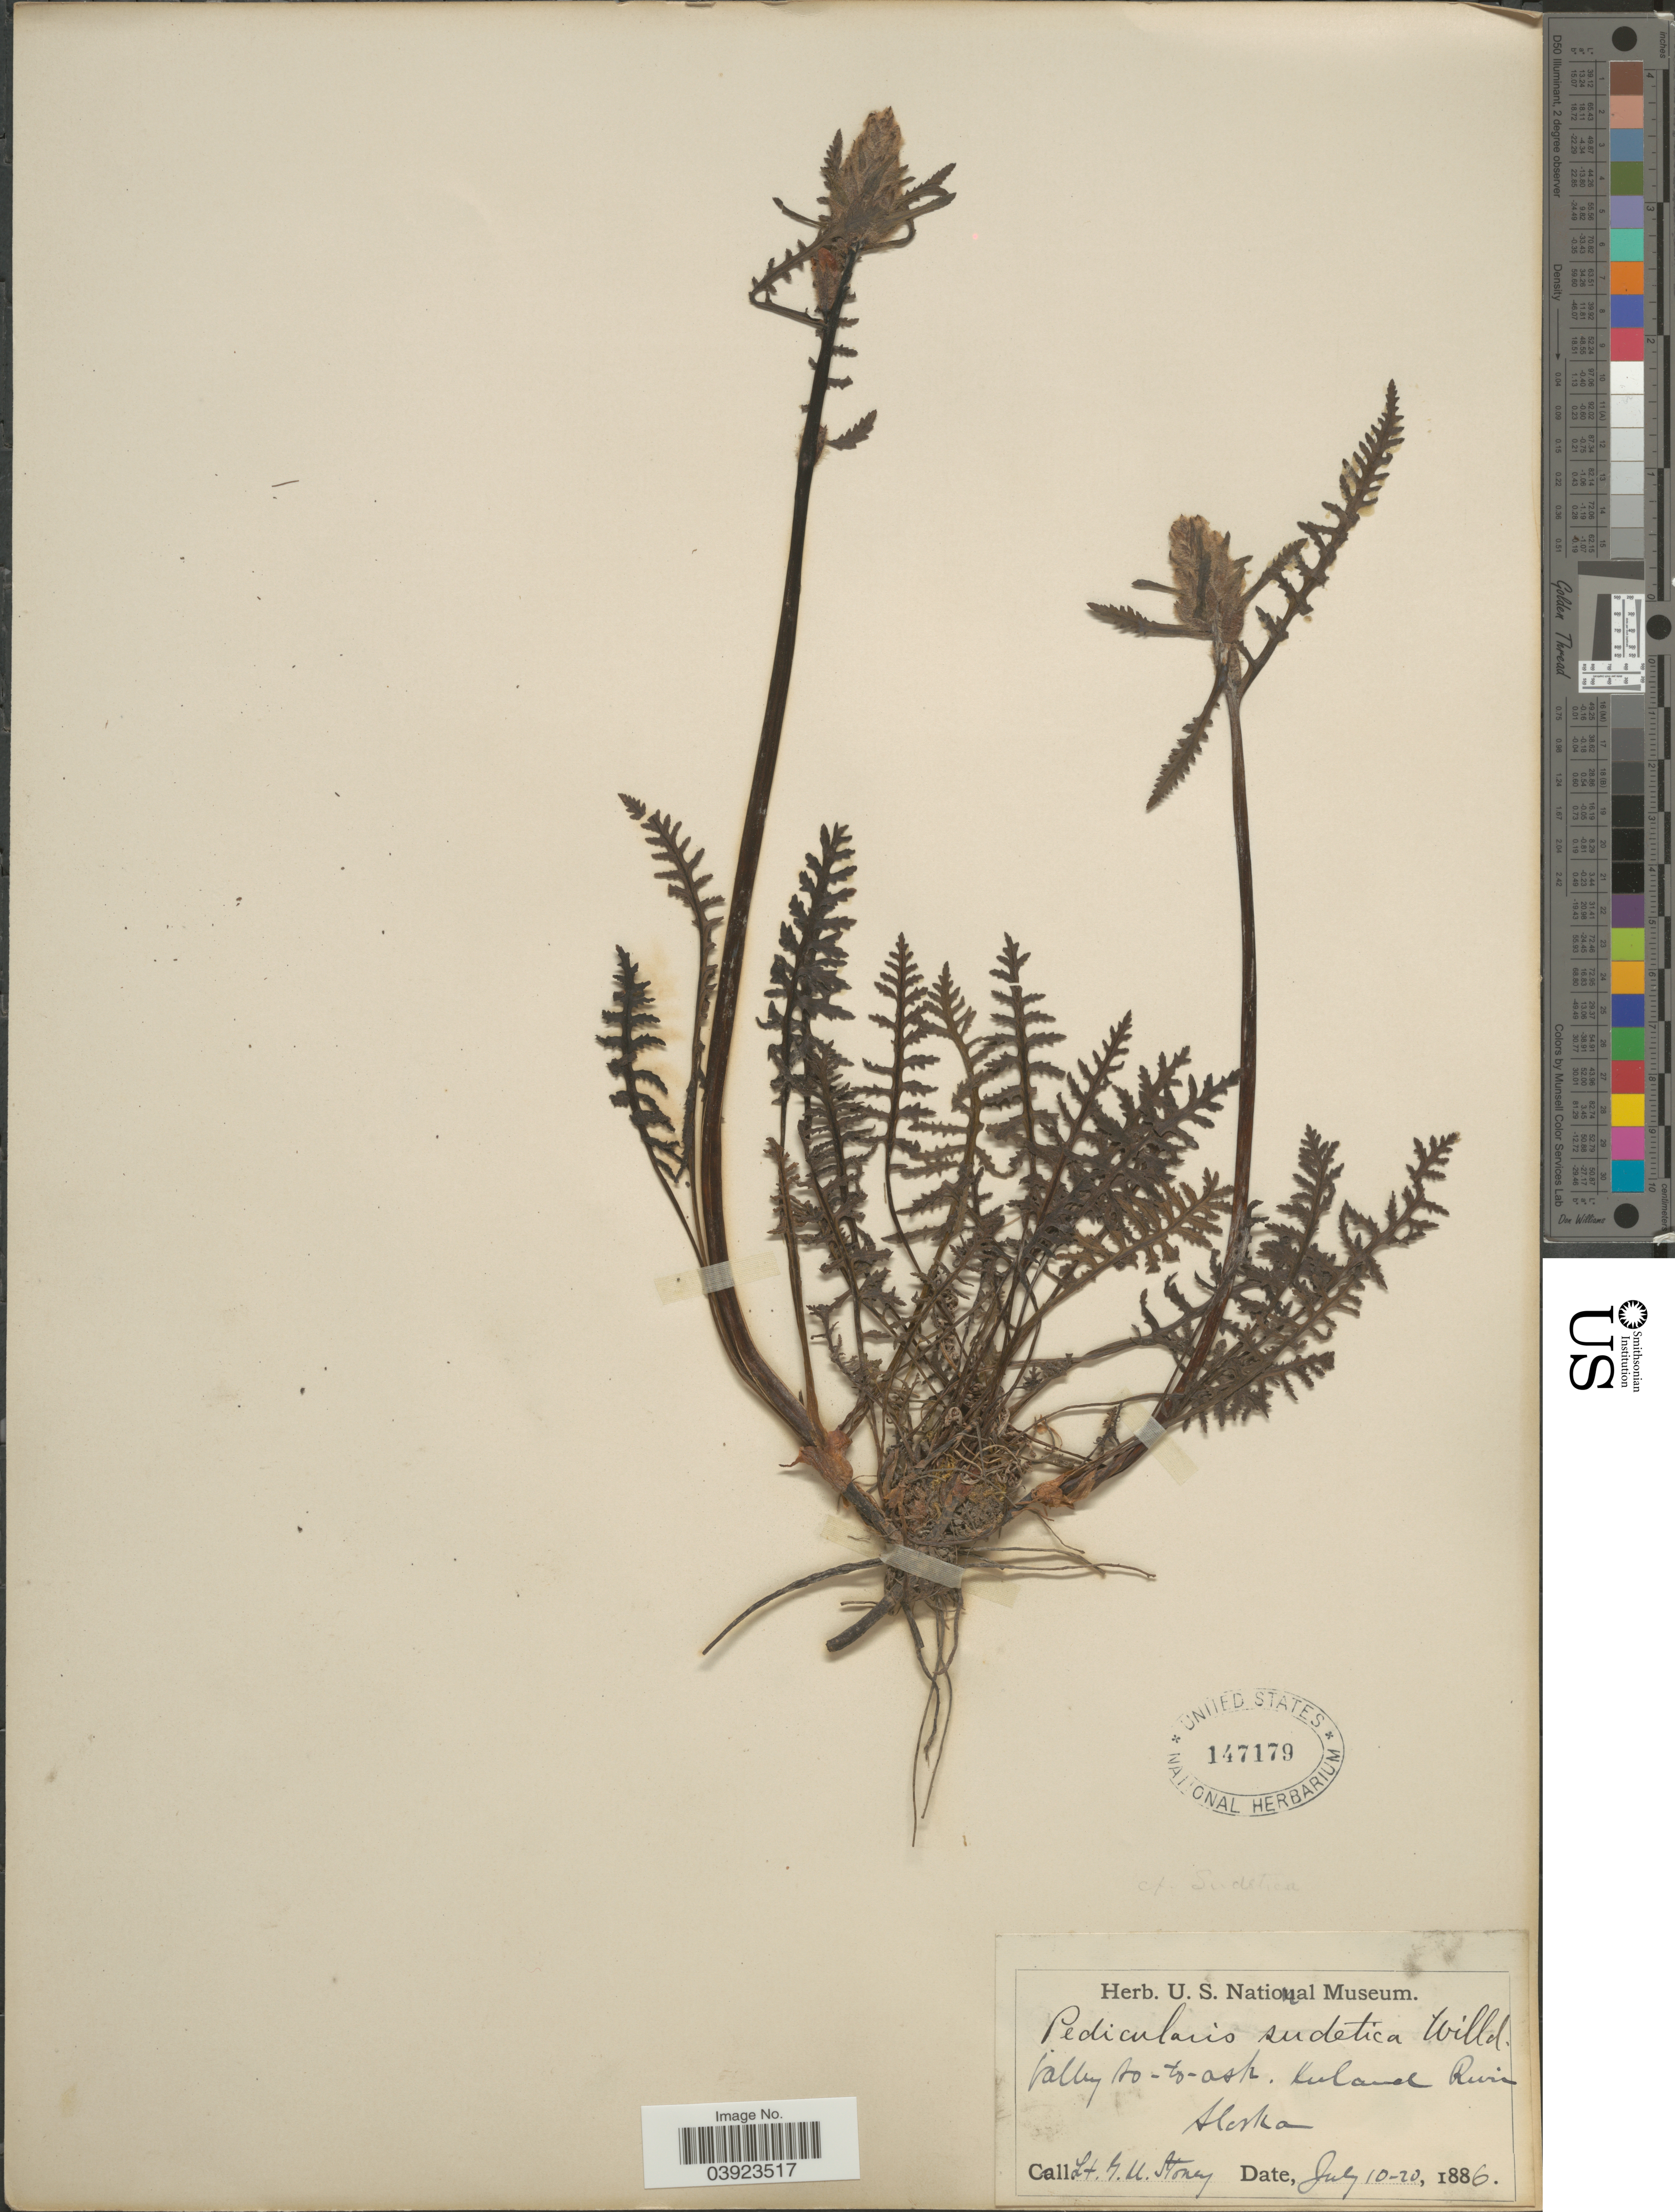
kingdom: Plantae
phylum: Tracheophyta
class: Magnoliopsida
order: Lamiales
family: Orobanchaceae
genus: Pedicularis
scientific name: Pedicularis sudetica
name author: Willd.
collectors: G. Stoney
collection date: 1886-07-10/1886-07-20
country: United States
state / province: Alaska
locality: Valley No-to-ark. Inland River.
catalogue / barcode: US 147179